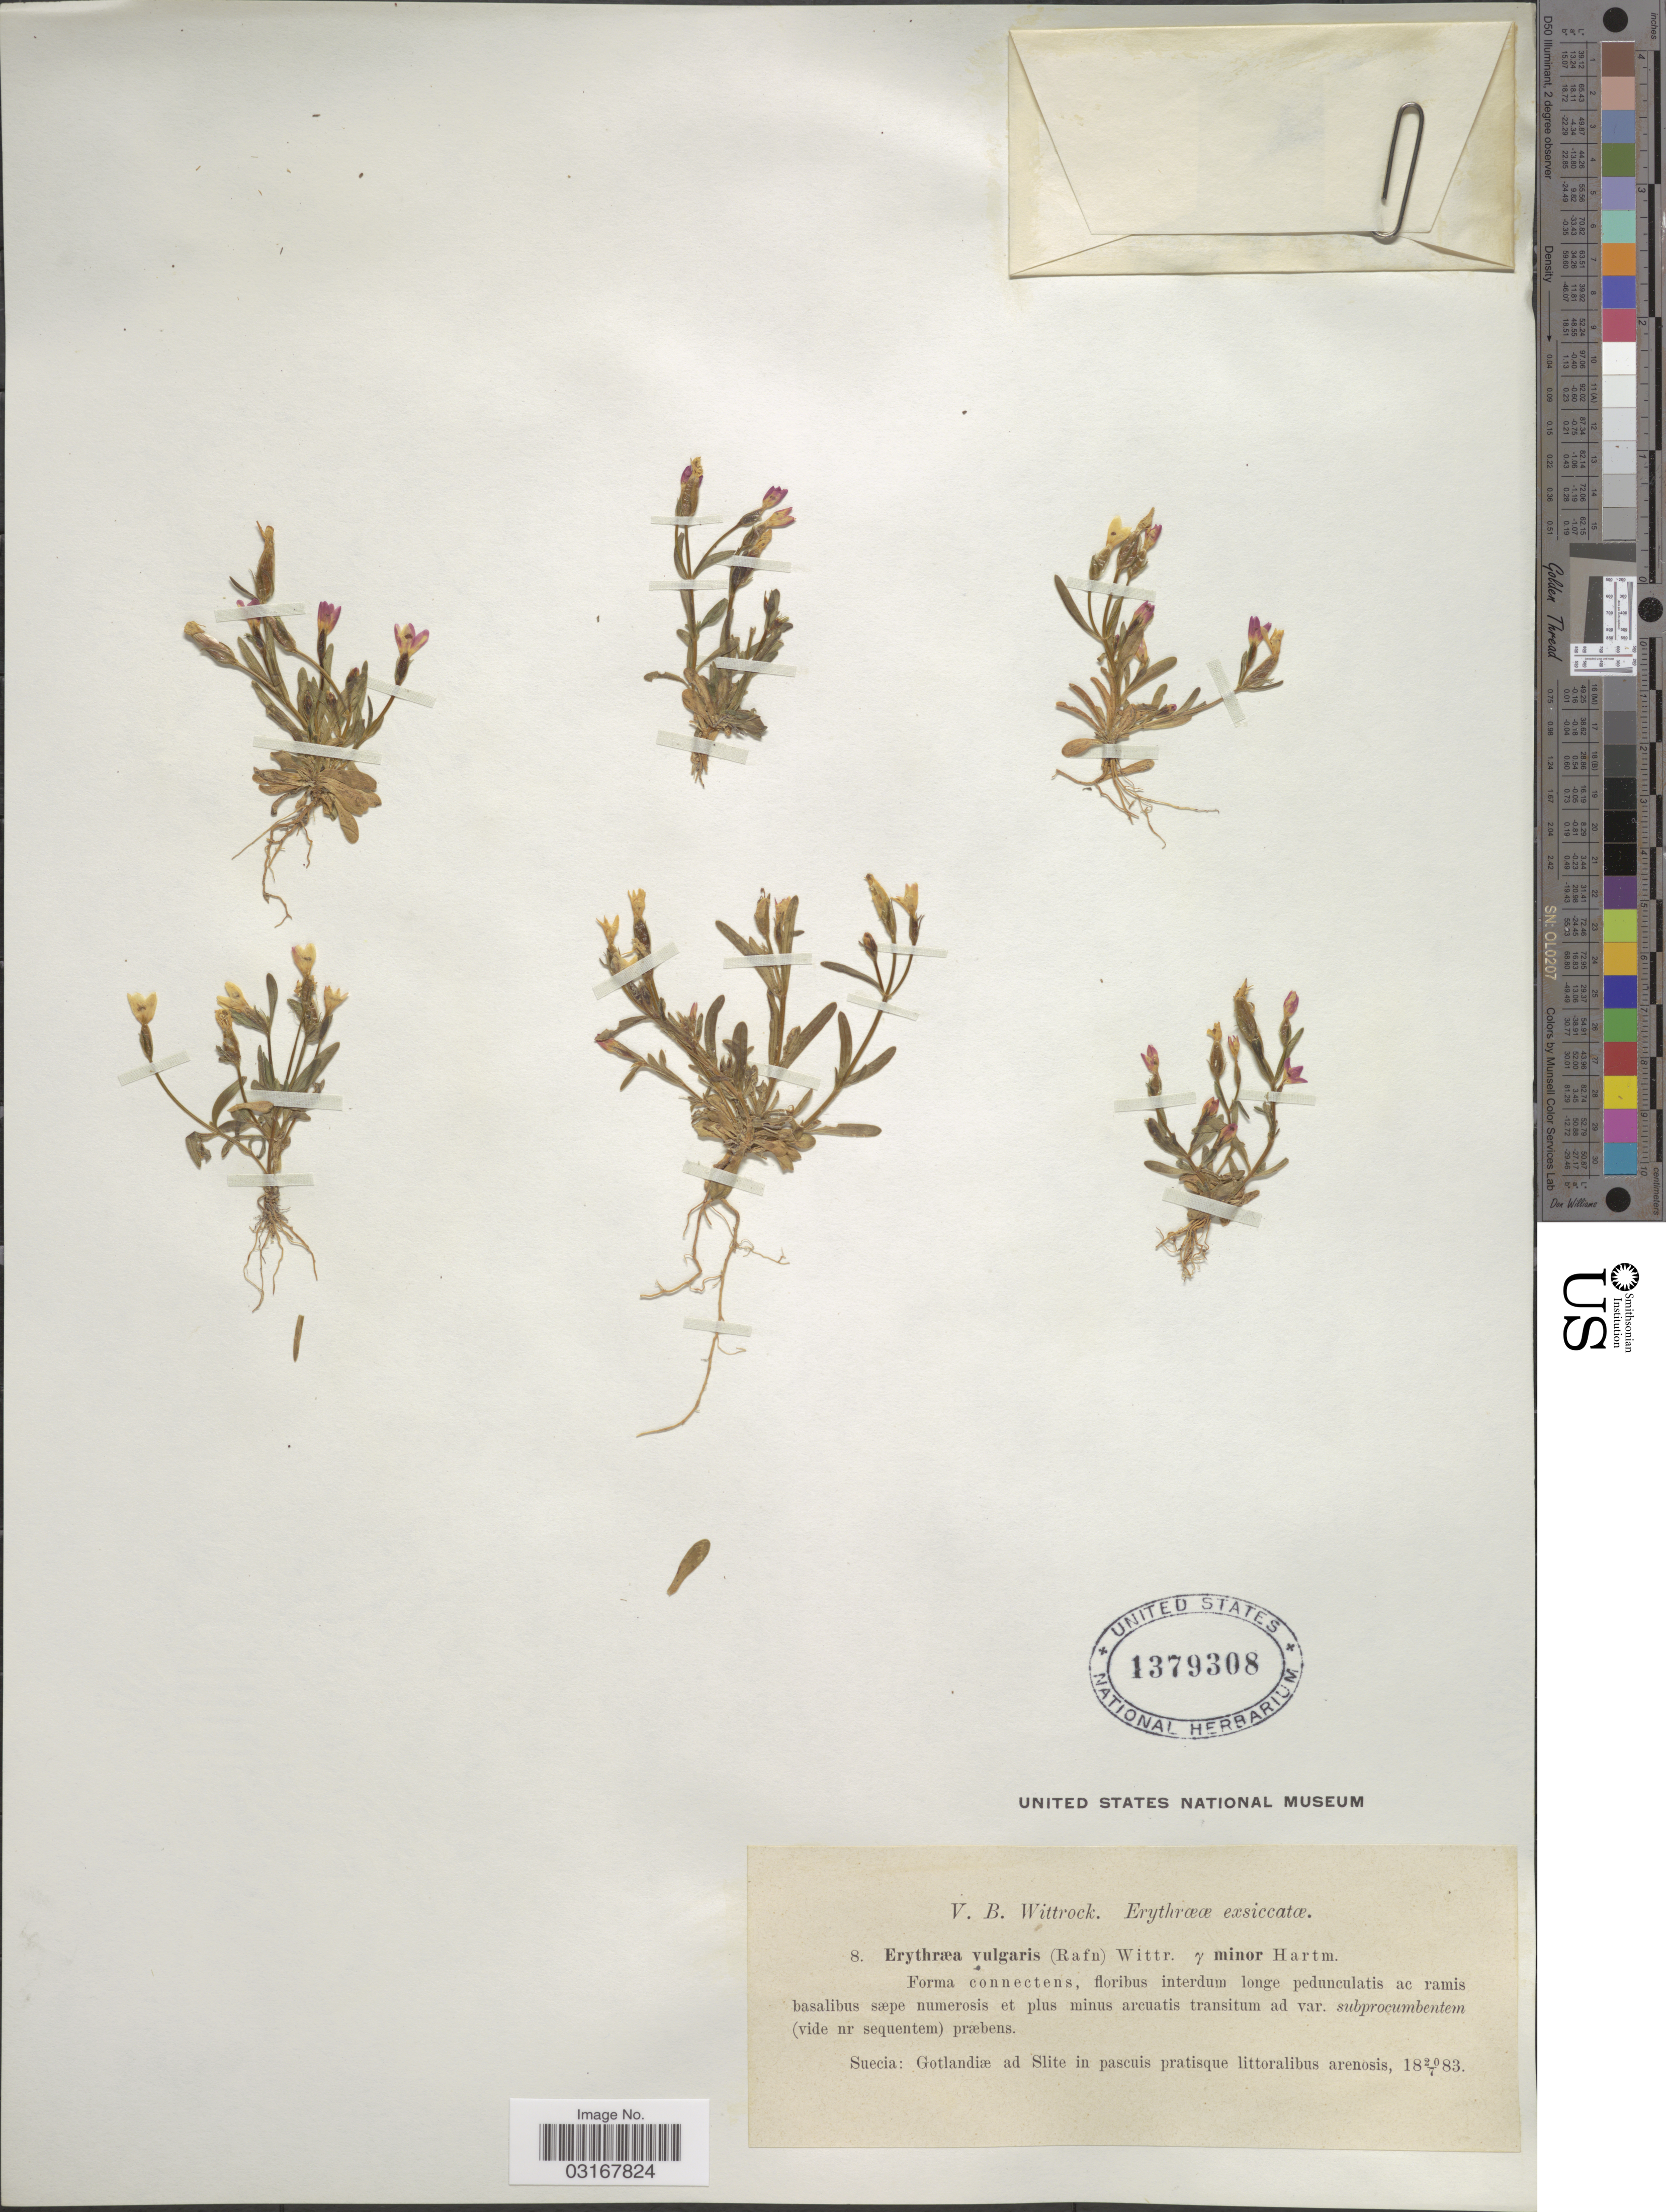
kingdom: Plantae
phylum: Tracheophyta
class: Magnoliopsida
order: Gentianales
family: Gentianaceae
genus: Centaurium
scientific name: Centaurium vulgaris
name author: Godr.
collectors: V. Wittrock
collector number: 8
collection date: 1883-07-20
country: Sweden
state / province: Gotland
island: Gotland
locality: Suecia: Gotlandiæ ad Slite in pascuis pratisque littoralibus arenosis.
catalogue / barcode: US 1379308